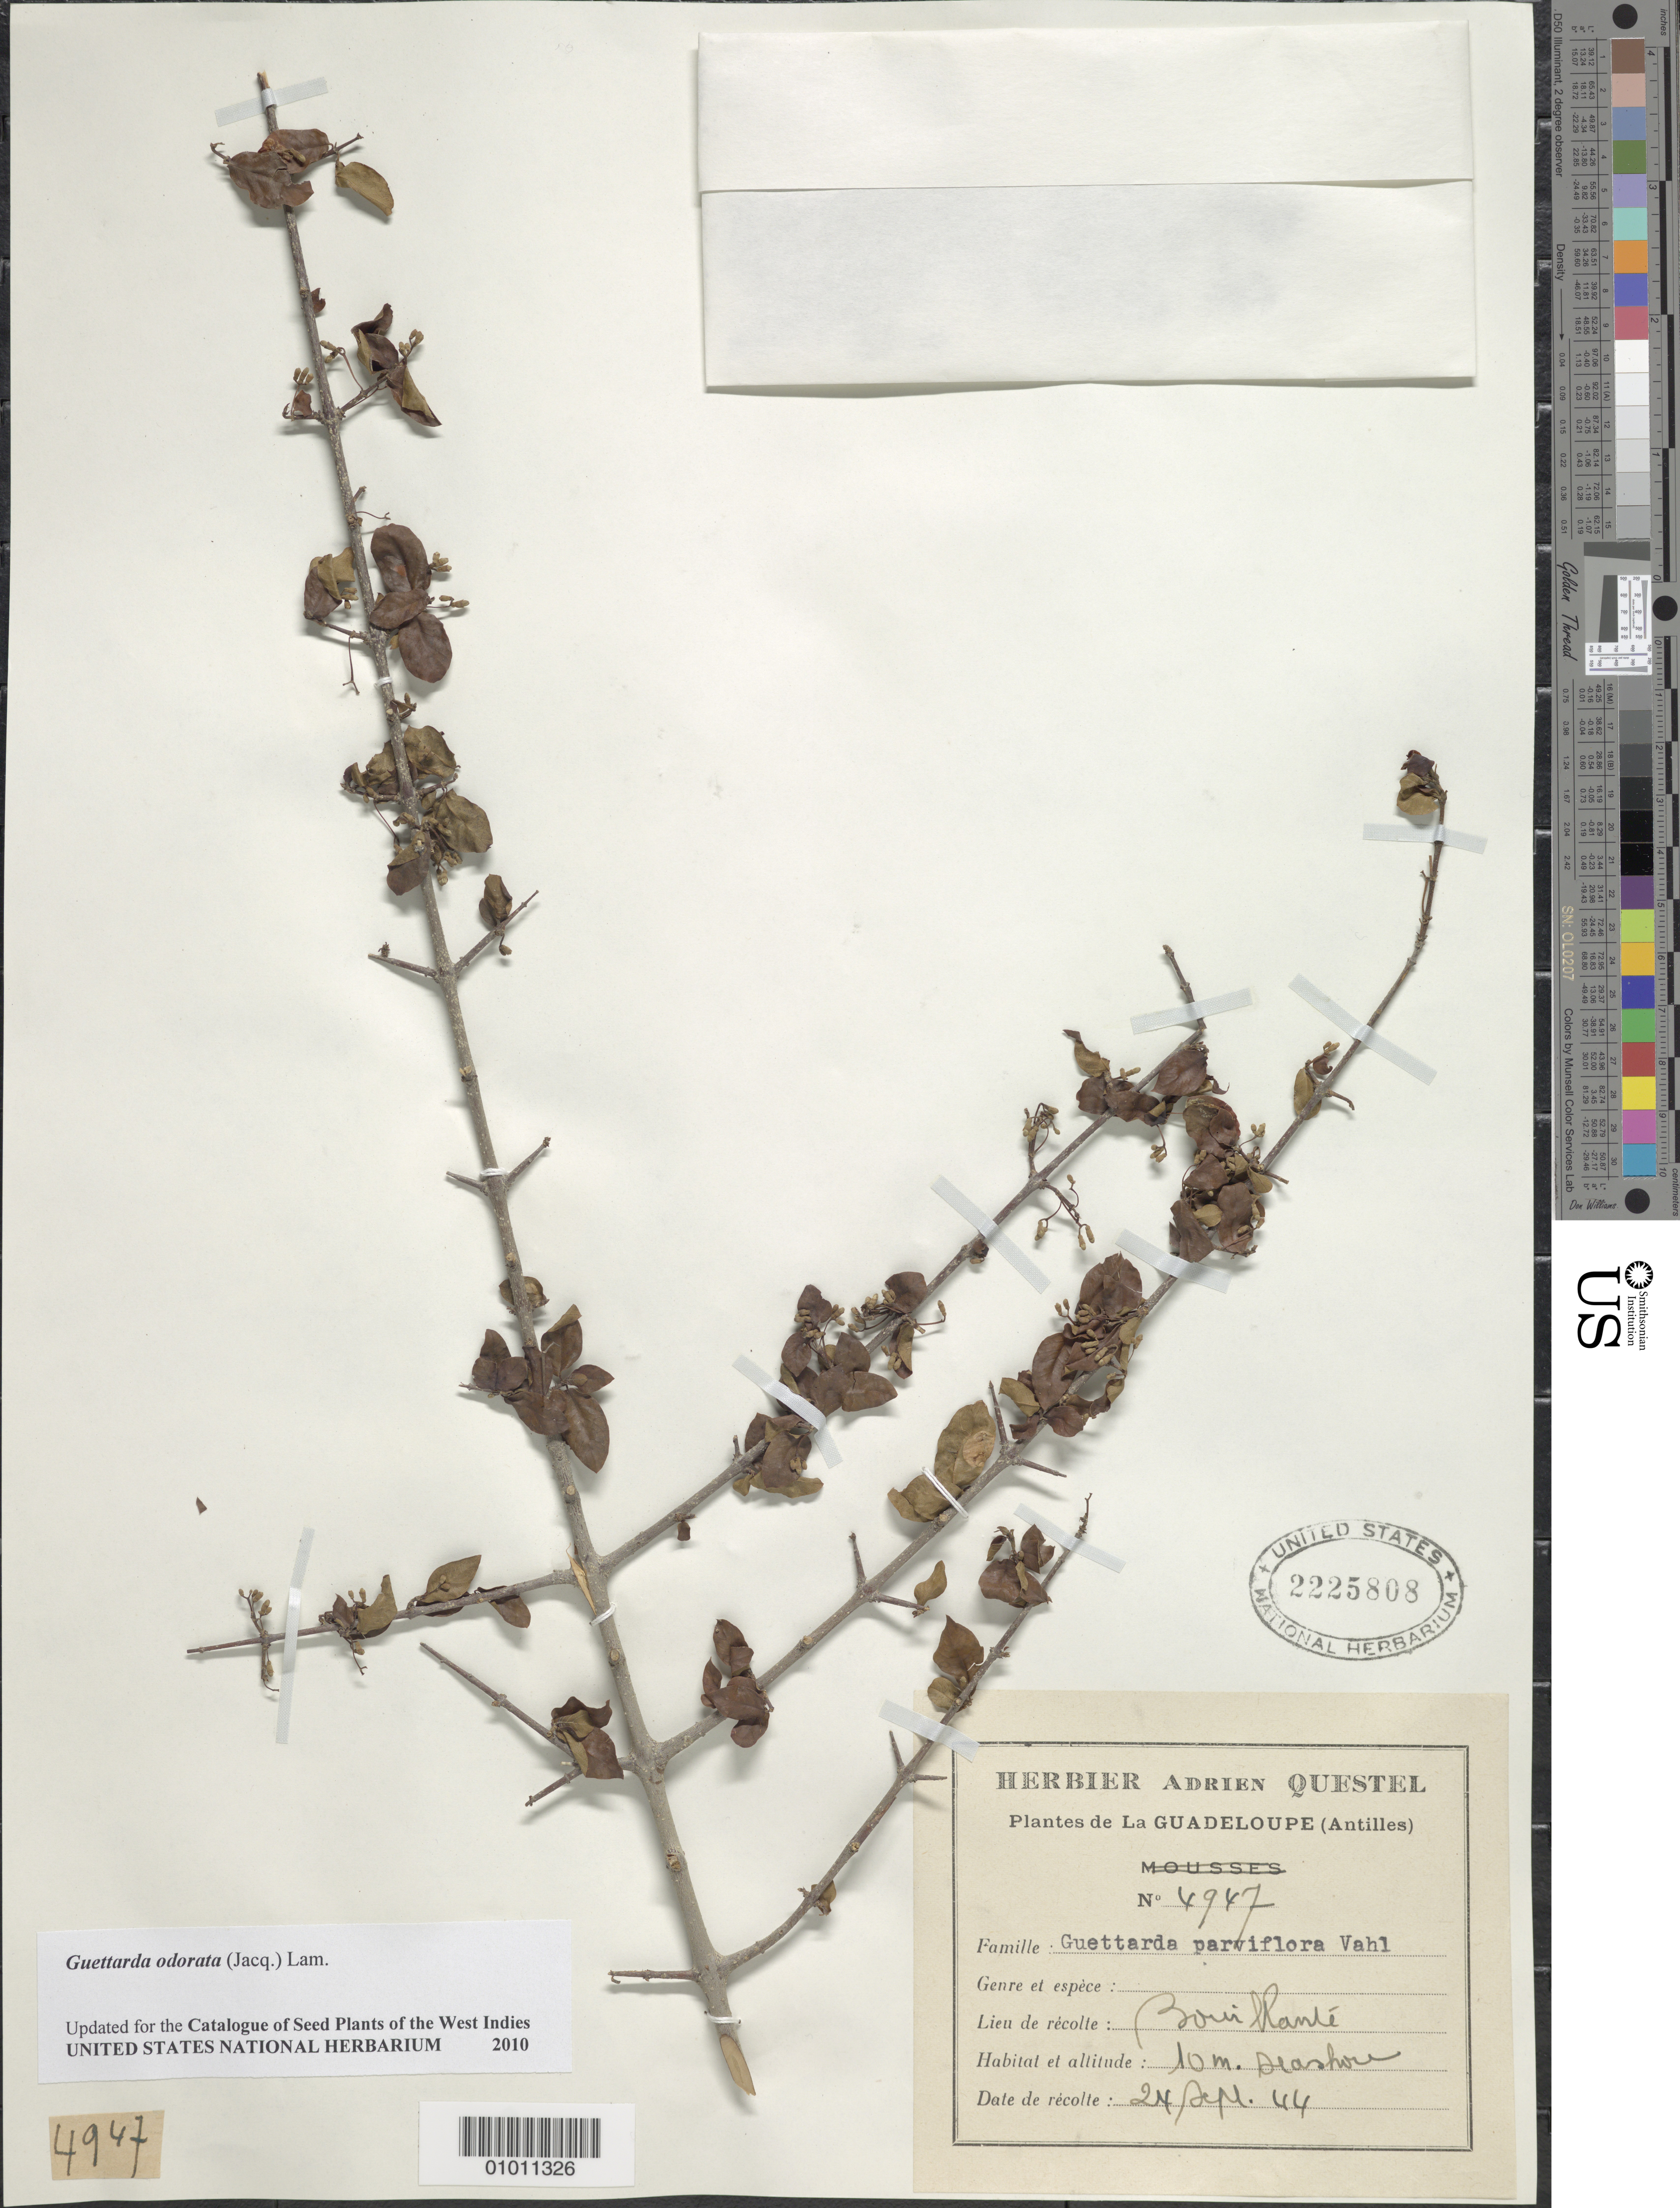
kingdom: Plantae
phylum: Tracheophyta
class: Magnoliopsida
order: Gentianales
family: Rubiaceae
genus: Guettarda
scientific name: Guettarda odorata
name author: (Jacq.) Lam.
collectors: A. Questel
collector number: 4947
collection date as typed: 24 Sep 1944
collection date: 1944-09-24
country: Guadeloupe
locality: Bois Nanté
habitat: Seashore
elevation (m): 10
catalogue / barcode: US 2225808